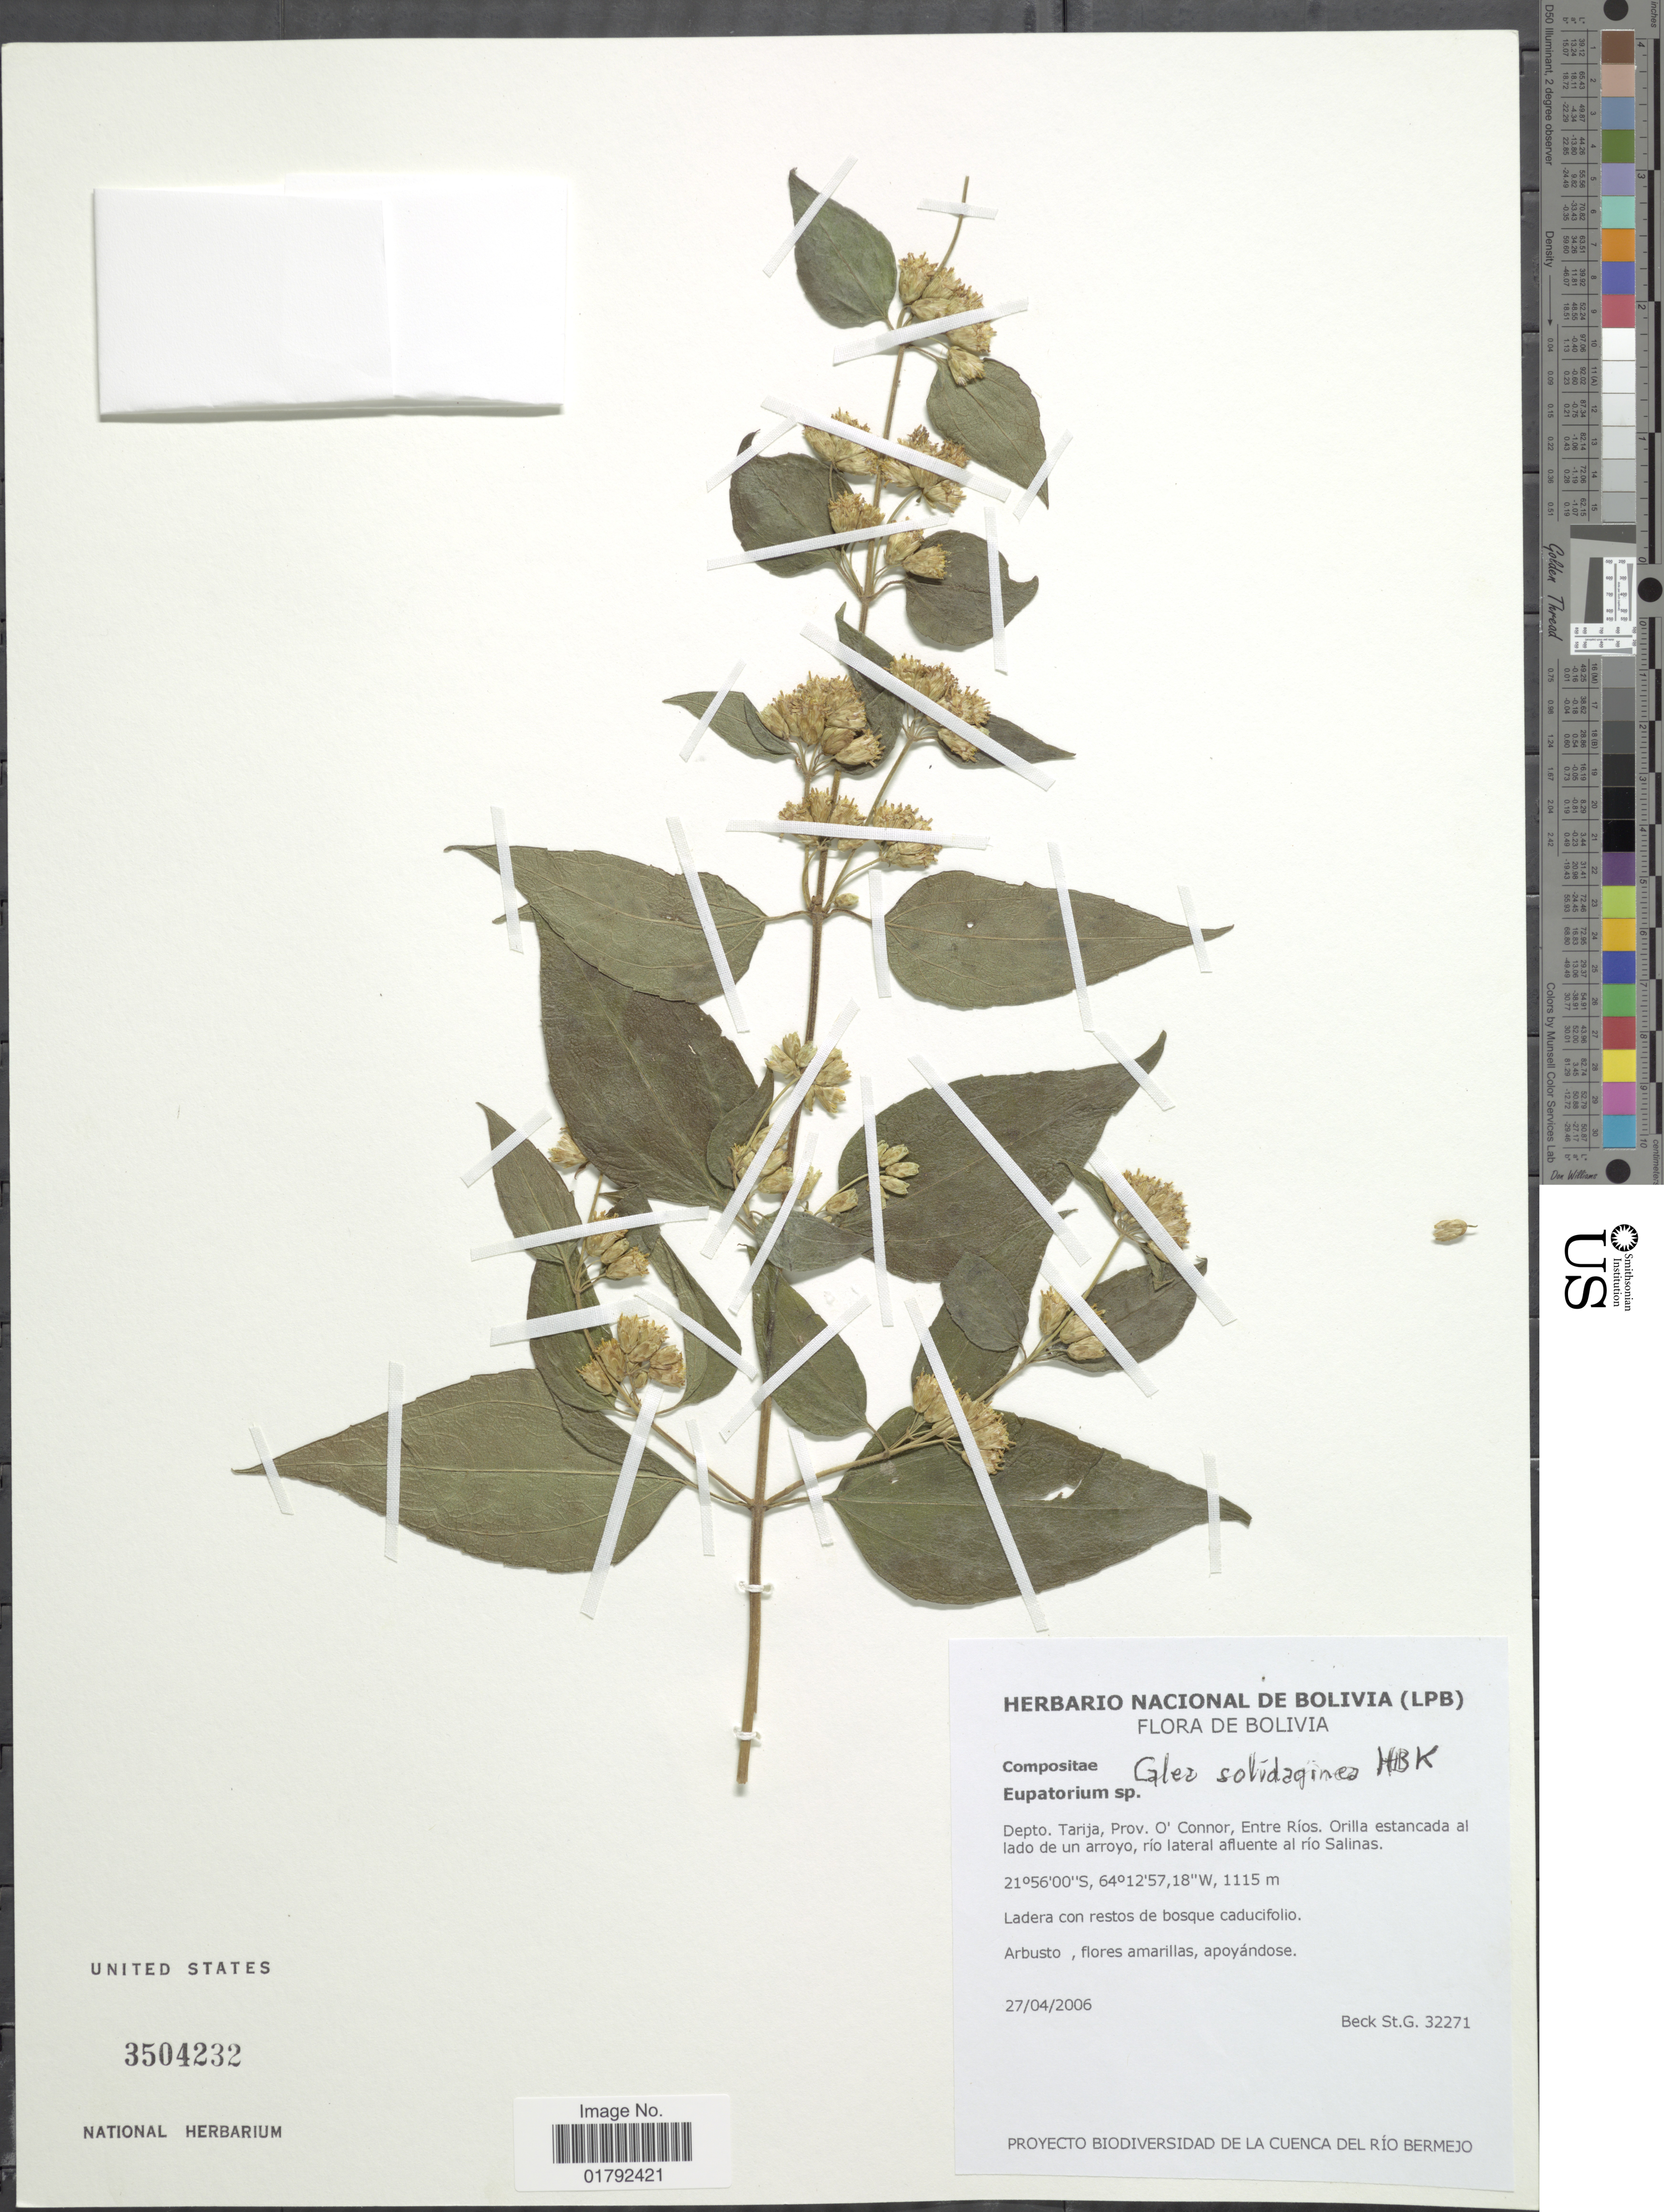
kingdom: Plantae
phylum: Tracheophyta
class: Magnoliopsida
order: Asterales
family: Asteraceae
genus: Calea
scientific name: Calea solidaginea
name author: Kunth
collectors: S. G. Beck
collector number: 32271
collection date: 2006-04-27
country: Bolivia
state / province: Tarija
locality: Prov. O'Connor, Entre Rios, Orilla estancia al lado de un arroyo, rio lateral afluente al rio Salinas.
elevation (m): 1115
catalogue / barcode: US 3504232